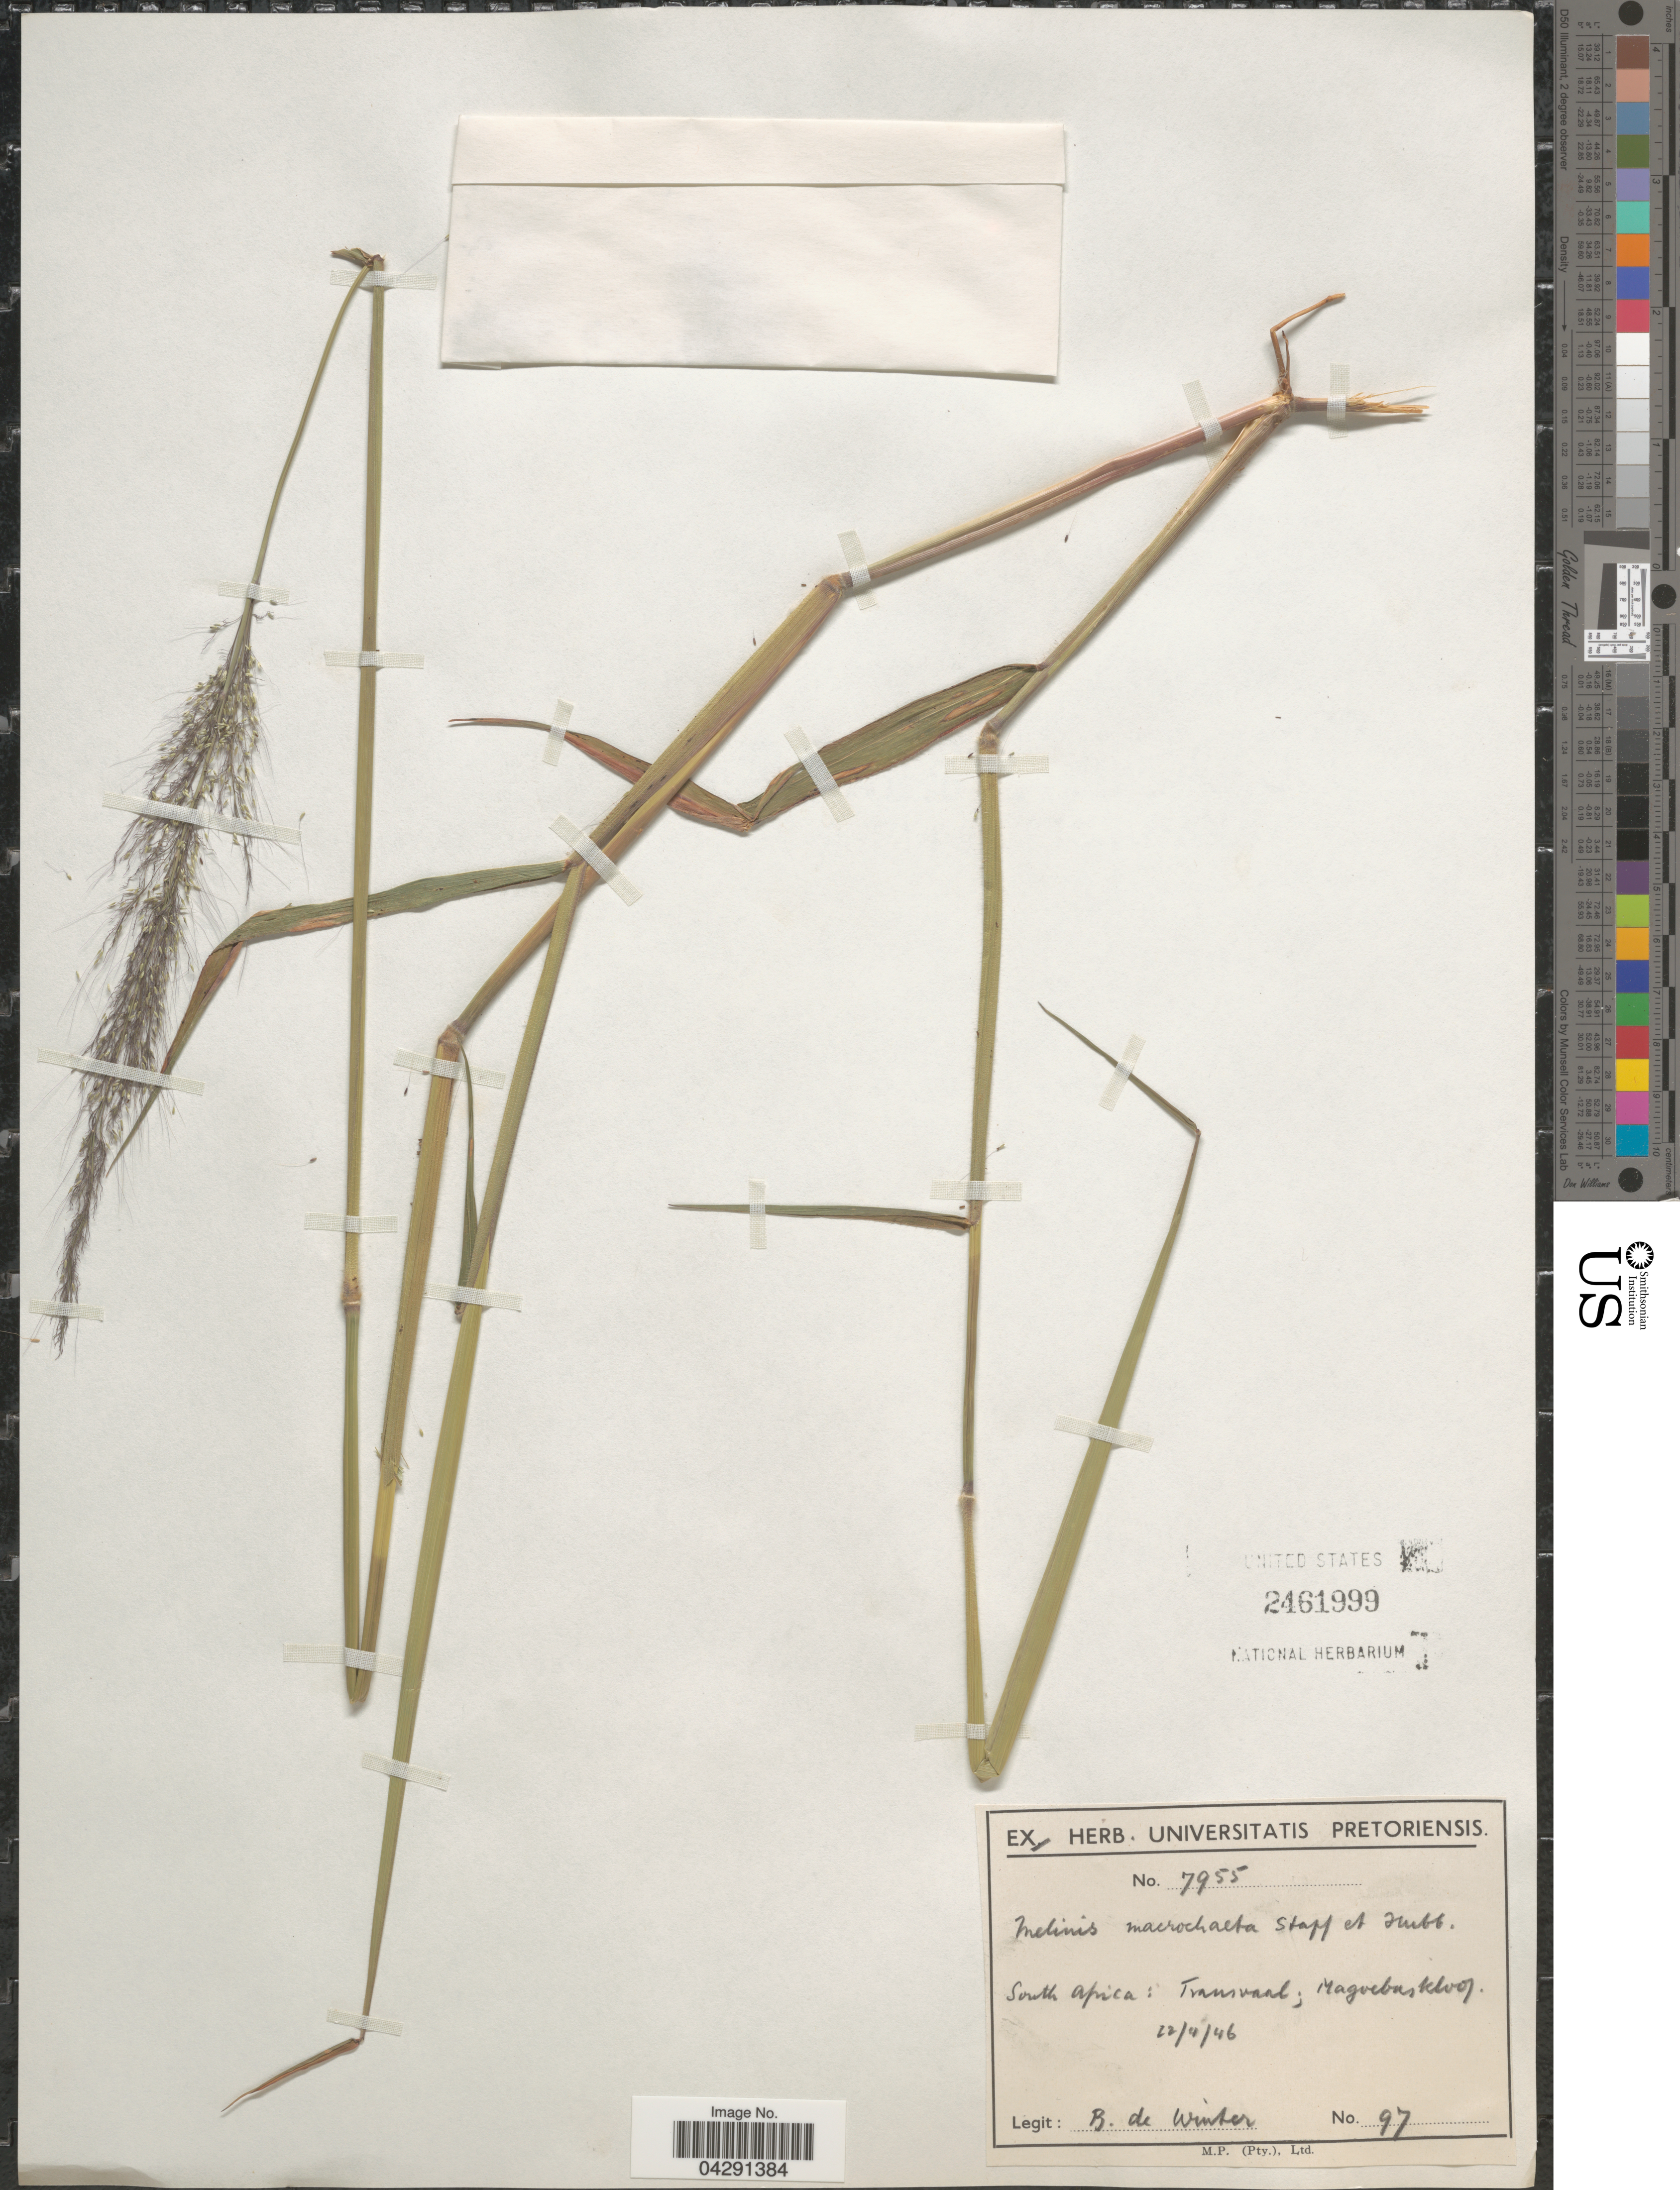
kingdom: Plantae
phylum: Tracheophyta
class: Liliopsida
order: Poales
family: Poaceae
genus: Melinis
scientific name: Melinis macrochaeta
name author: Stapf & C.E. Hubb.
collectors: B. De Winter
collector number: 97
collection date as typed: Transcribed d/m/y: 22/4/46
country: South Africa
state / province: Limpopo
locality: South Africa: Transvaal; Magoebaskloof.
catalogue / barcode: US 2461999